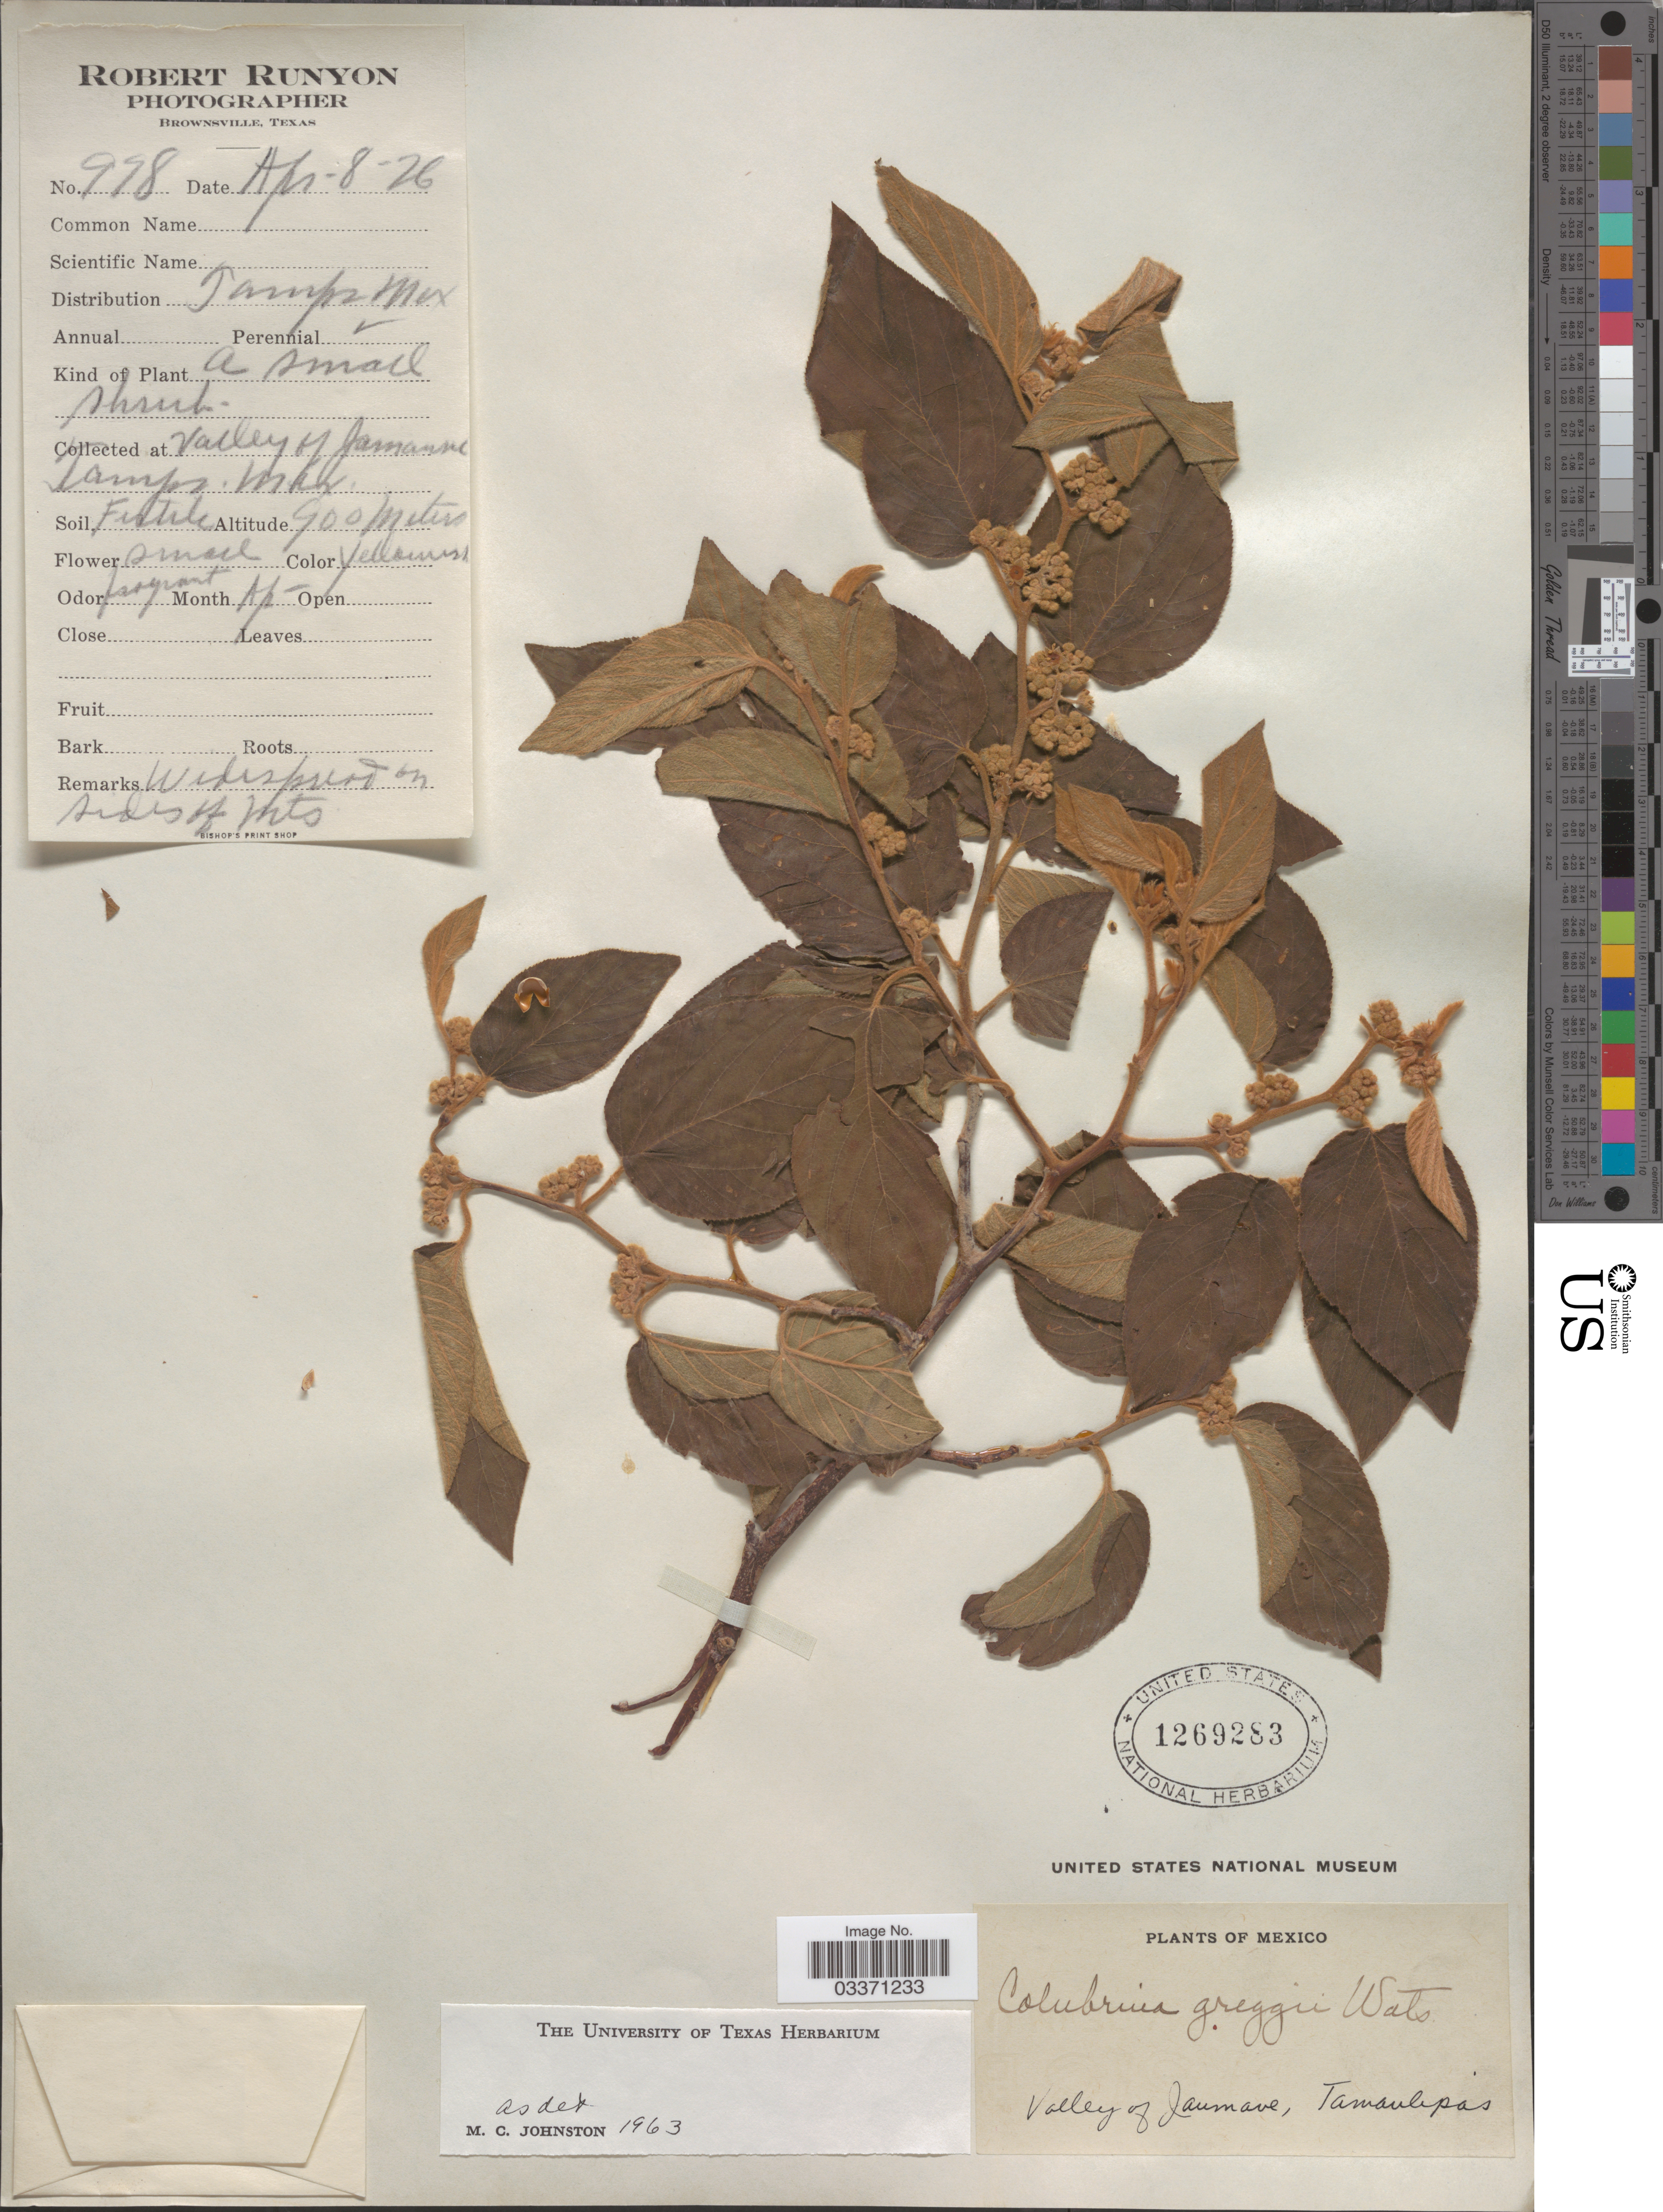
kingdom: Plantae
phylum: Tracheophyta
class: Magnoliopsida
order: Rosales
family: Rhamnaceae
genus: Colubrina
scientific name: Colubrina greggii var. greggii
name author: S. Watson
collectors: R. Runyon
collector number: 998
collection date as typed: Transcribed d/m/y: 8/4/26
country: Mexico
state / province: Tamaulipas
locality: Valley of Jaumave.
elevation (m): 900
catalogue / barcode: US 1269283